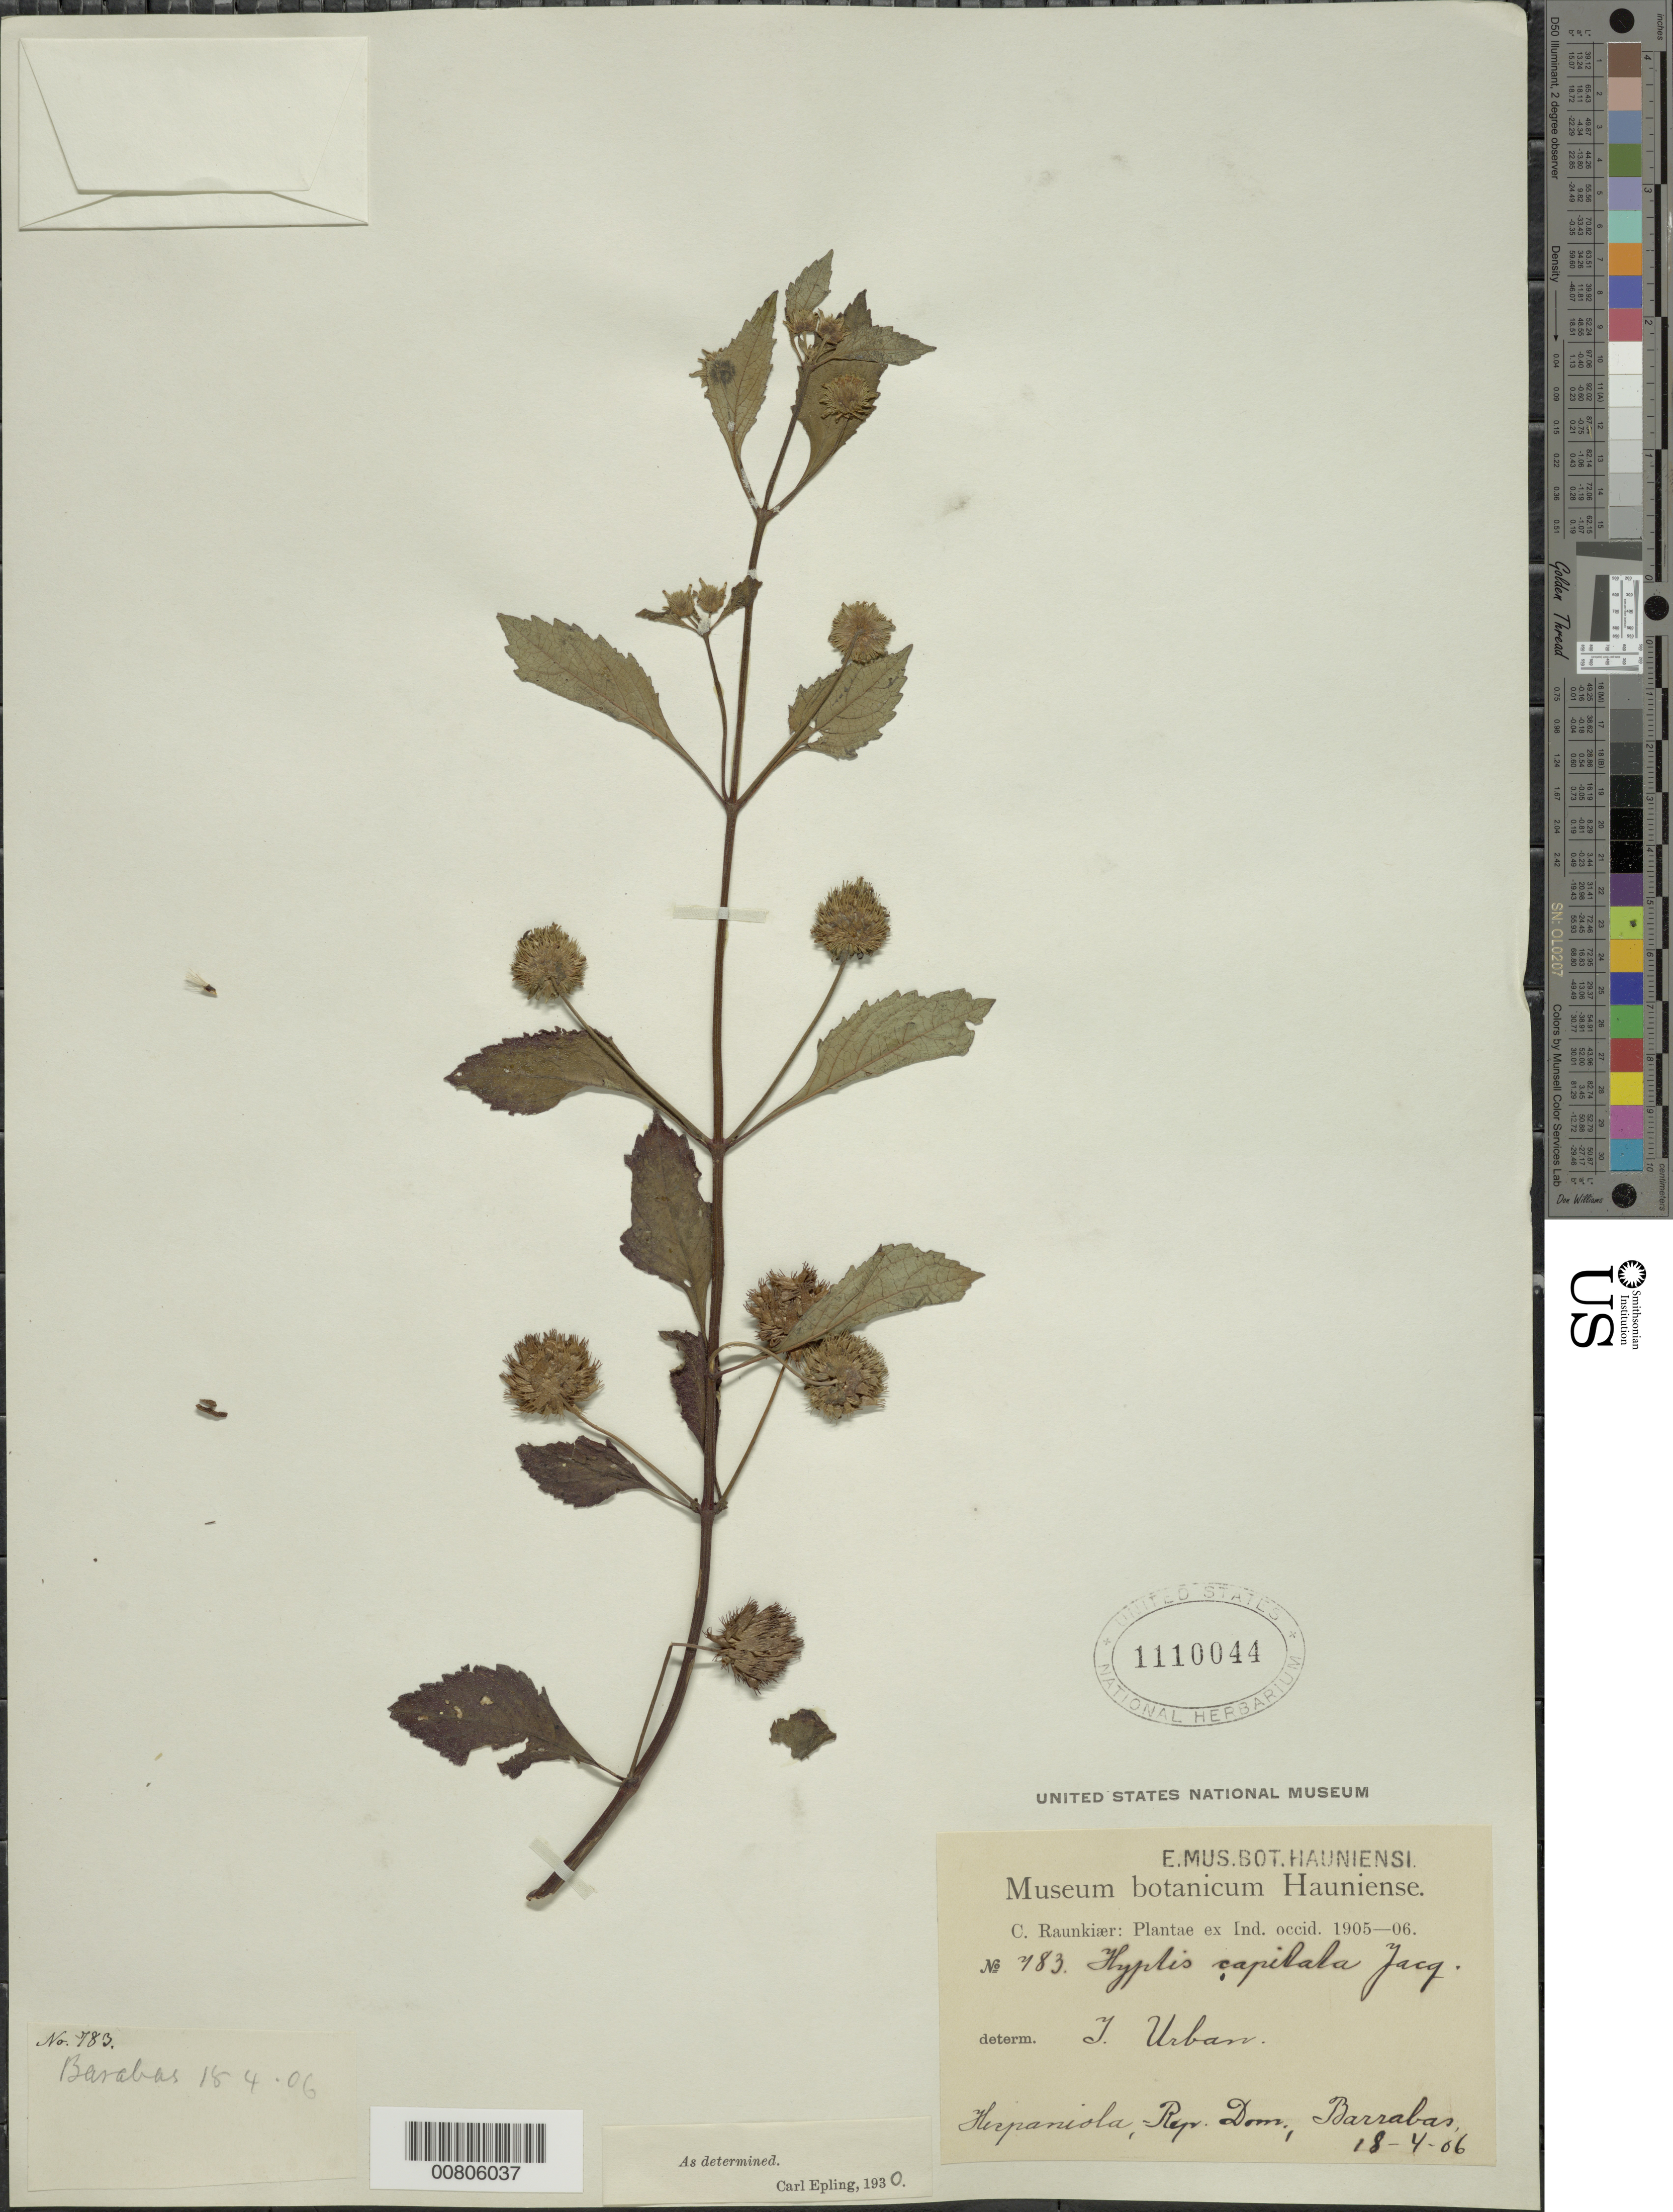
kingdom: Plantae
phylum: Tracheophyta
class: Magnoliopsida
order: Lamiales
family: Lamiaceae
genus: Hyptis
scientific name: Hyptis capitata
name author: Jacq.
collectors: C. C. Raunkiaer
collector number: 783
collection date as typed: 18 Apr 1906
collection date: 1906-04-18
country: Dominican Republic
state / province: Puerto Plata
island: Hispaniola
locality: Barrabas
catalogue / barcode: US 1110044